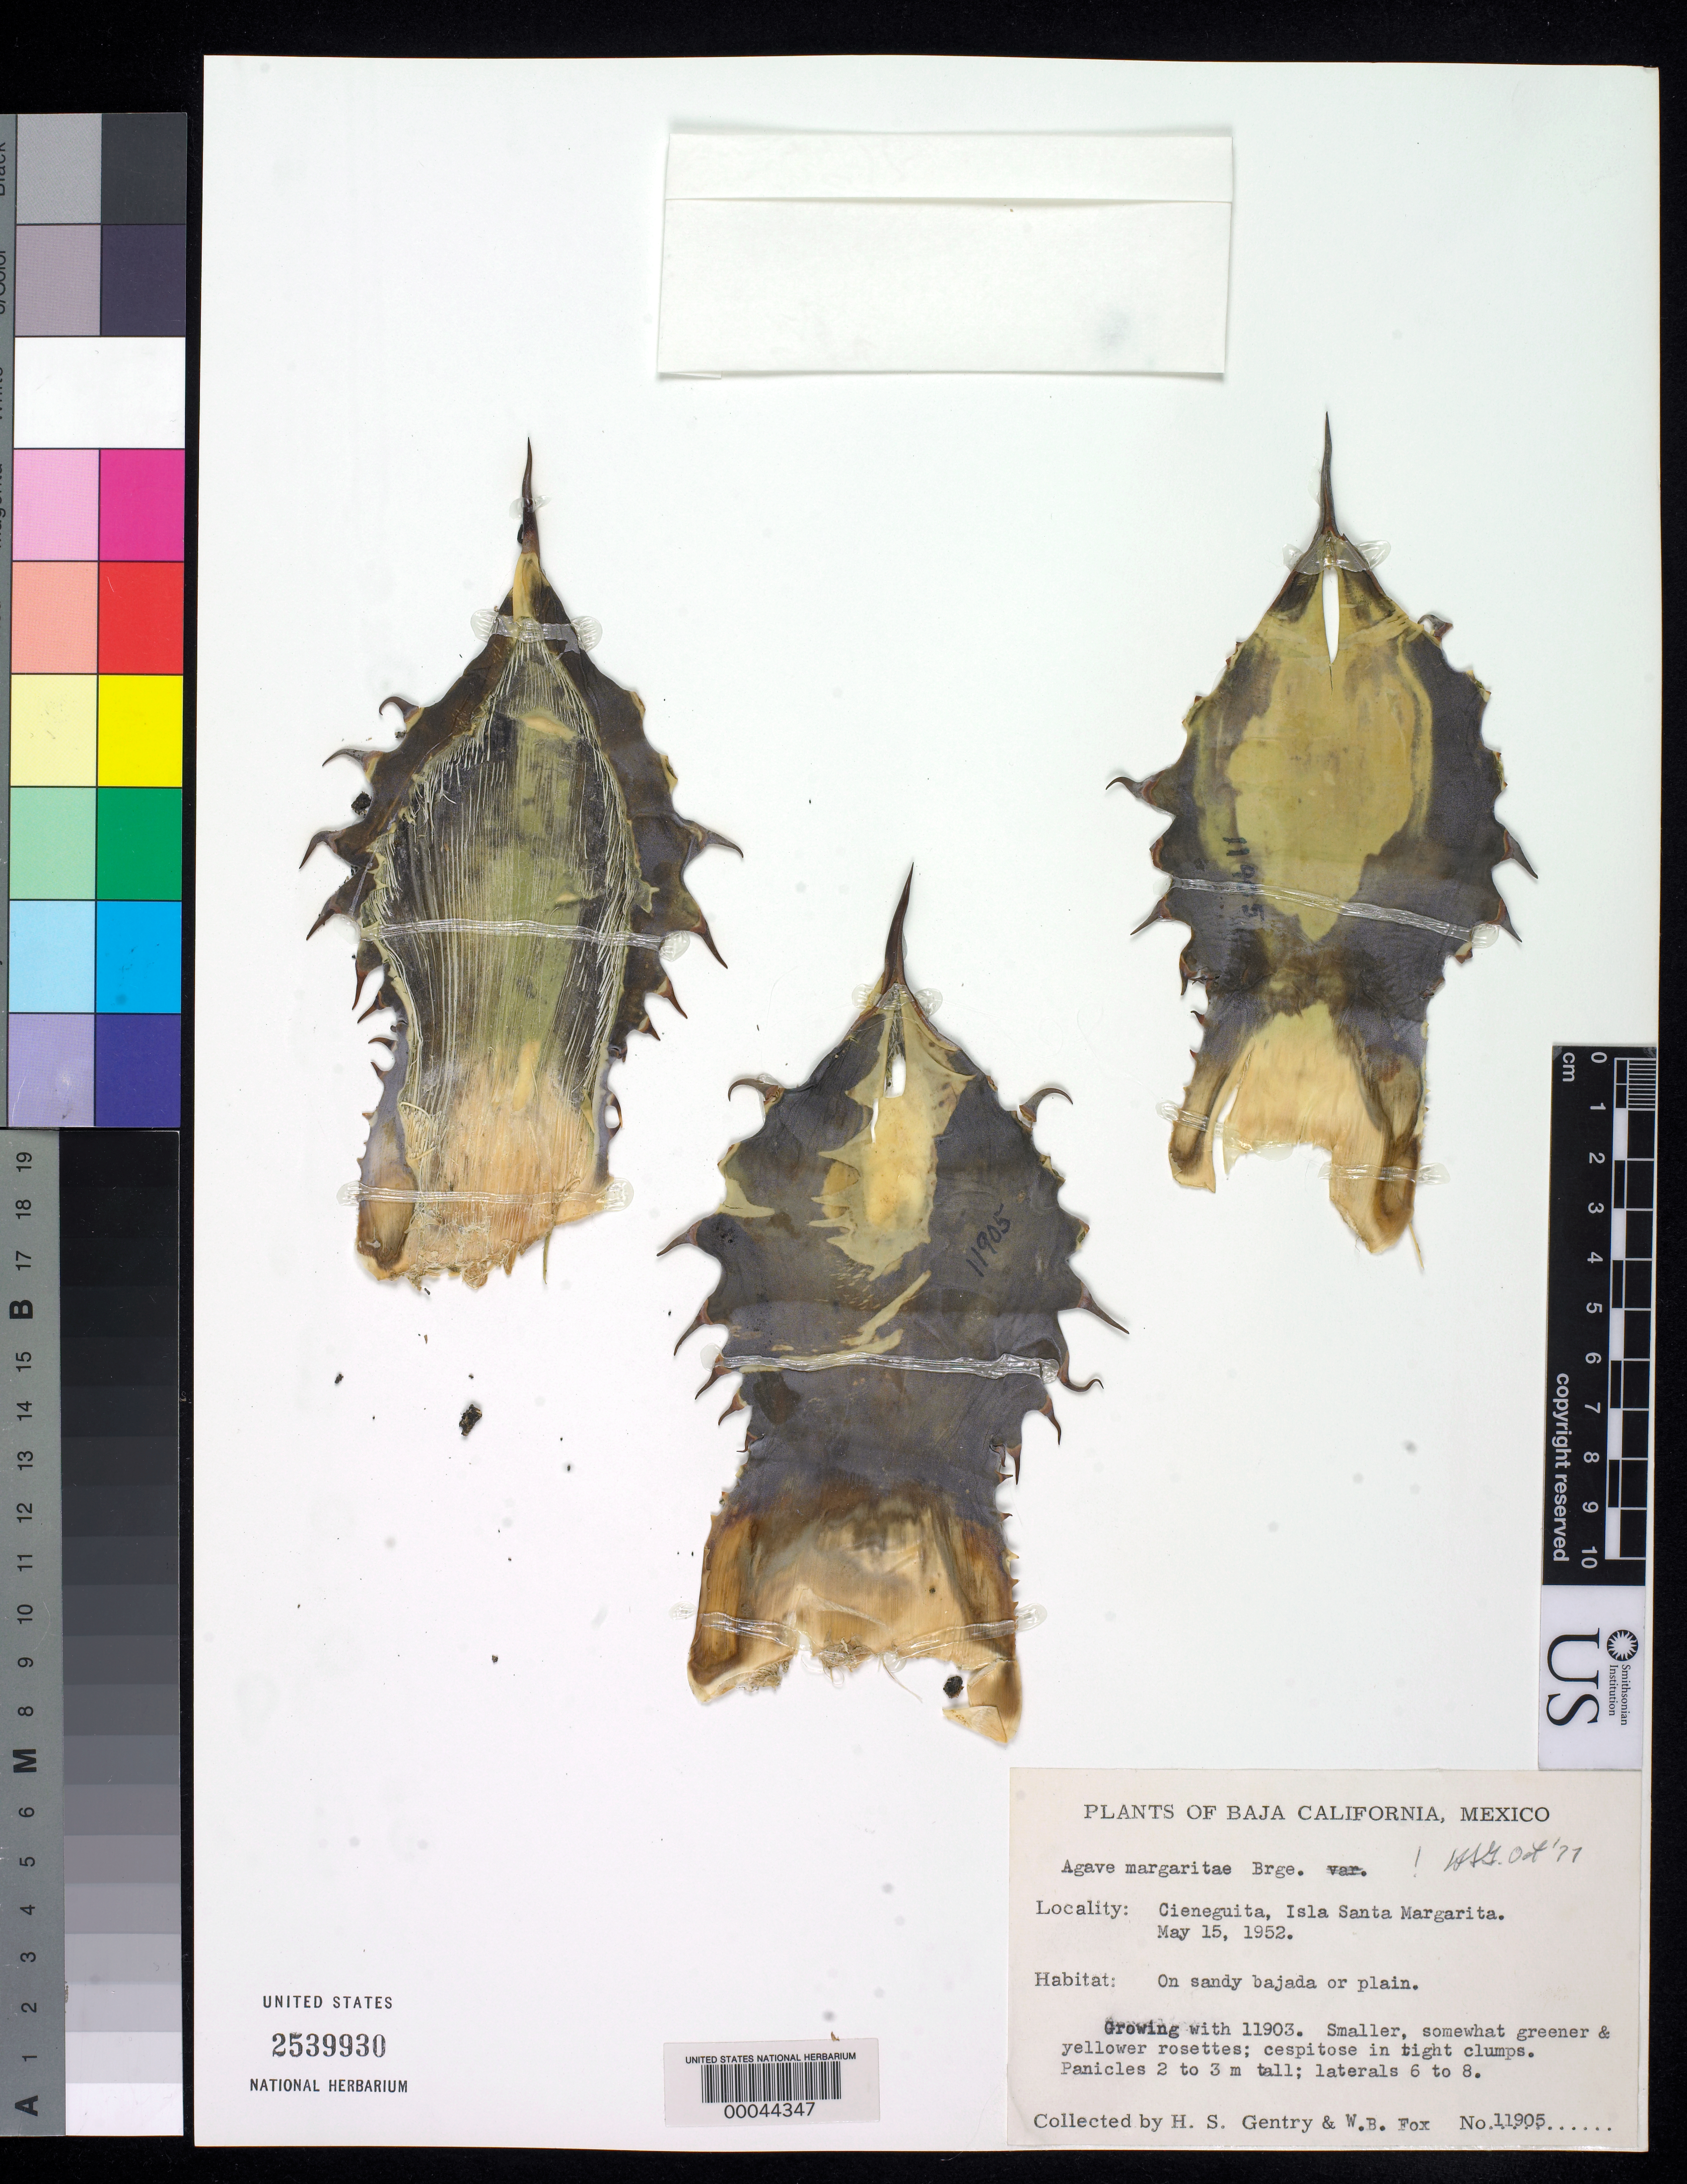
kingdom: Plantae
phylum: Tracheophyta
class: Liliopsida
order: Asparagales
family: Asparagaceae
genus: Agave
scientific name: Agave margaritae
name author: Brandegee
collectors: H. S. Gentry & W. B. Fox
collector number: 11905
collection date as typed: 15 May 1952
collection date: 1952-05-15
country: Mexico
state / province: Baja California Sur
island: Santa Margarita Island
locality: Cieneguita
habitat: On sandy bajada or plain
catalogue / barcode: US 2539930